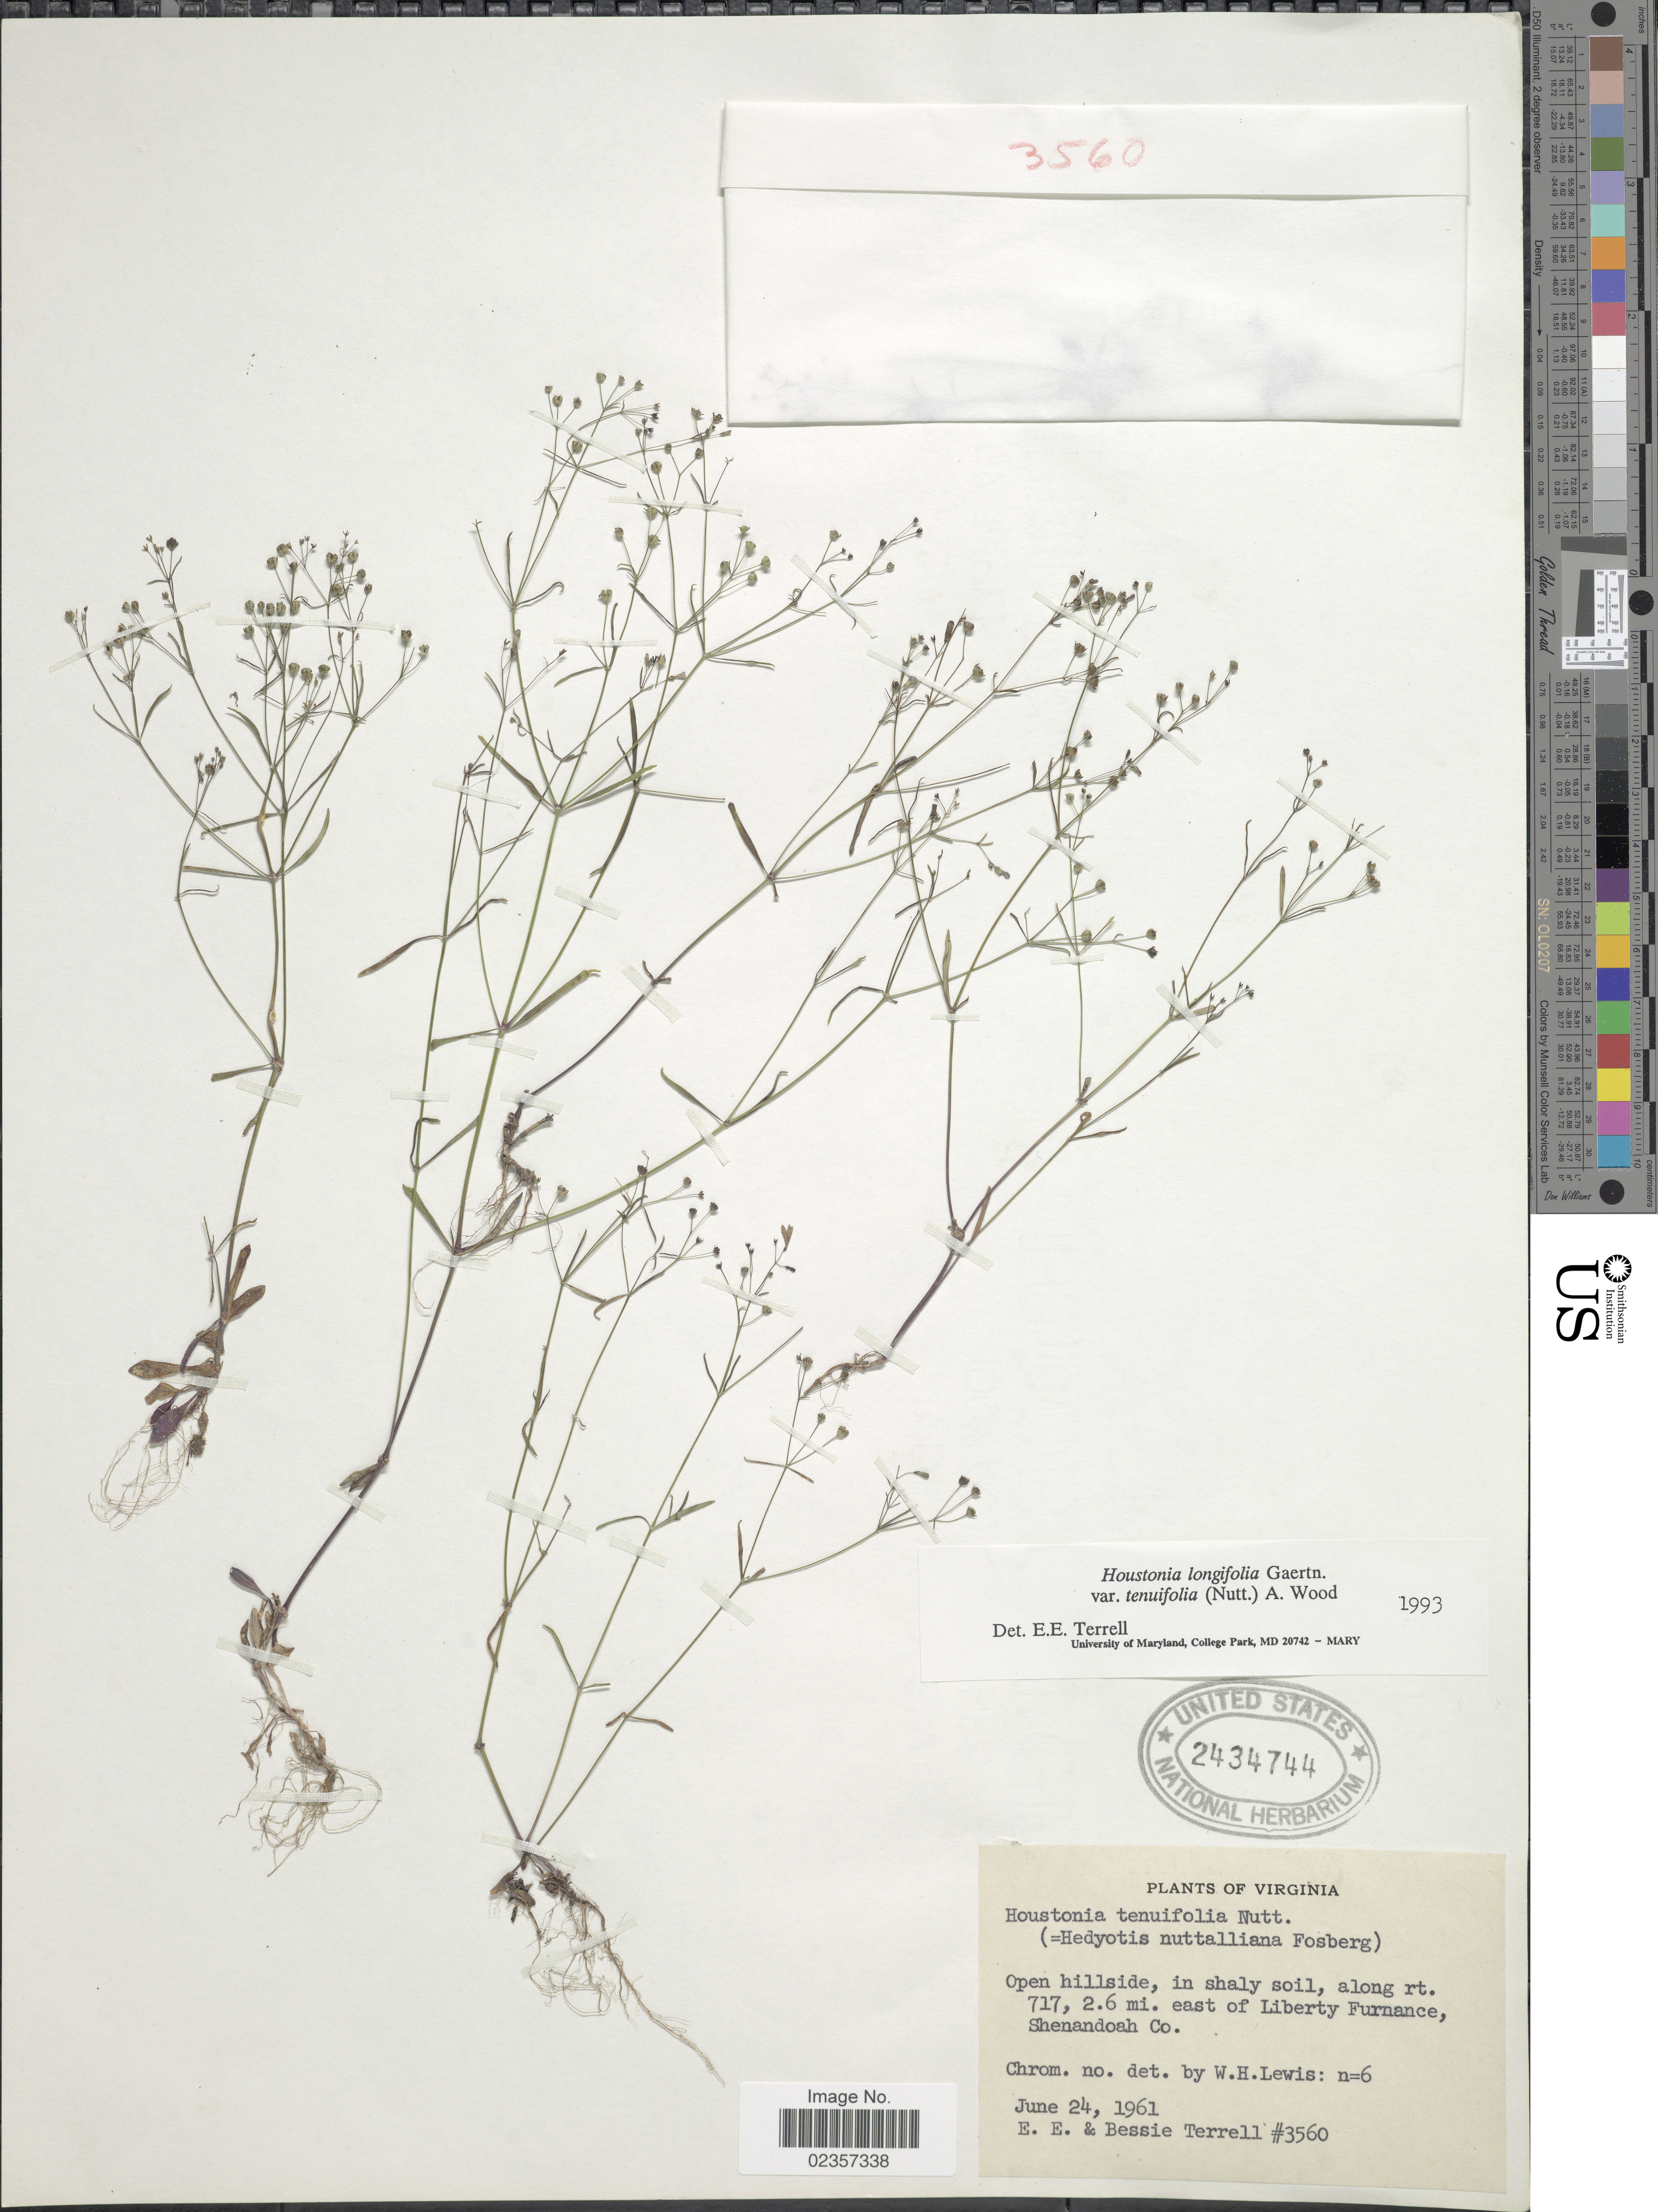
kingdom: Plantae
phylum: Tracheophyta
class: Magnoliopsida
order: Gentianales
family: Rubiaceae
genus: Houstonia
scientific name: Houstonia longifolia var. tenuifolia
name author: (Nutt.) Alph. Wood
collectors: E. E. Terrell & B. Terrell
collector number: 3560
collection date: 1961-06-24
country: United States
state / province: Virginia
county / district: Shenandoah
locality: Open hillside, in shaly soil, along rt. 717, 2.6 mi. east of Liberty Furance, Shenandoah Co.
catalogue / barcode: US 2434744